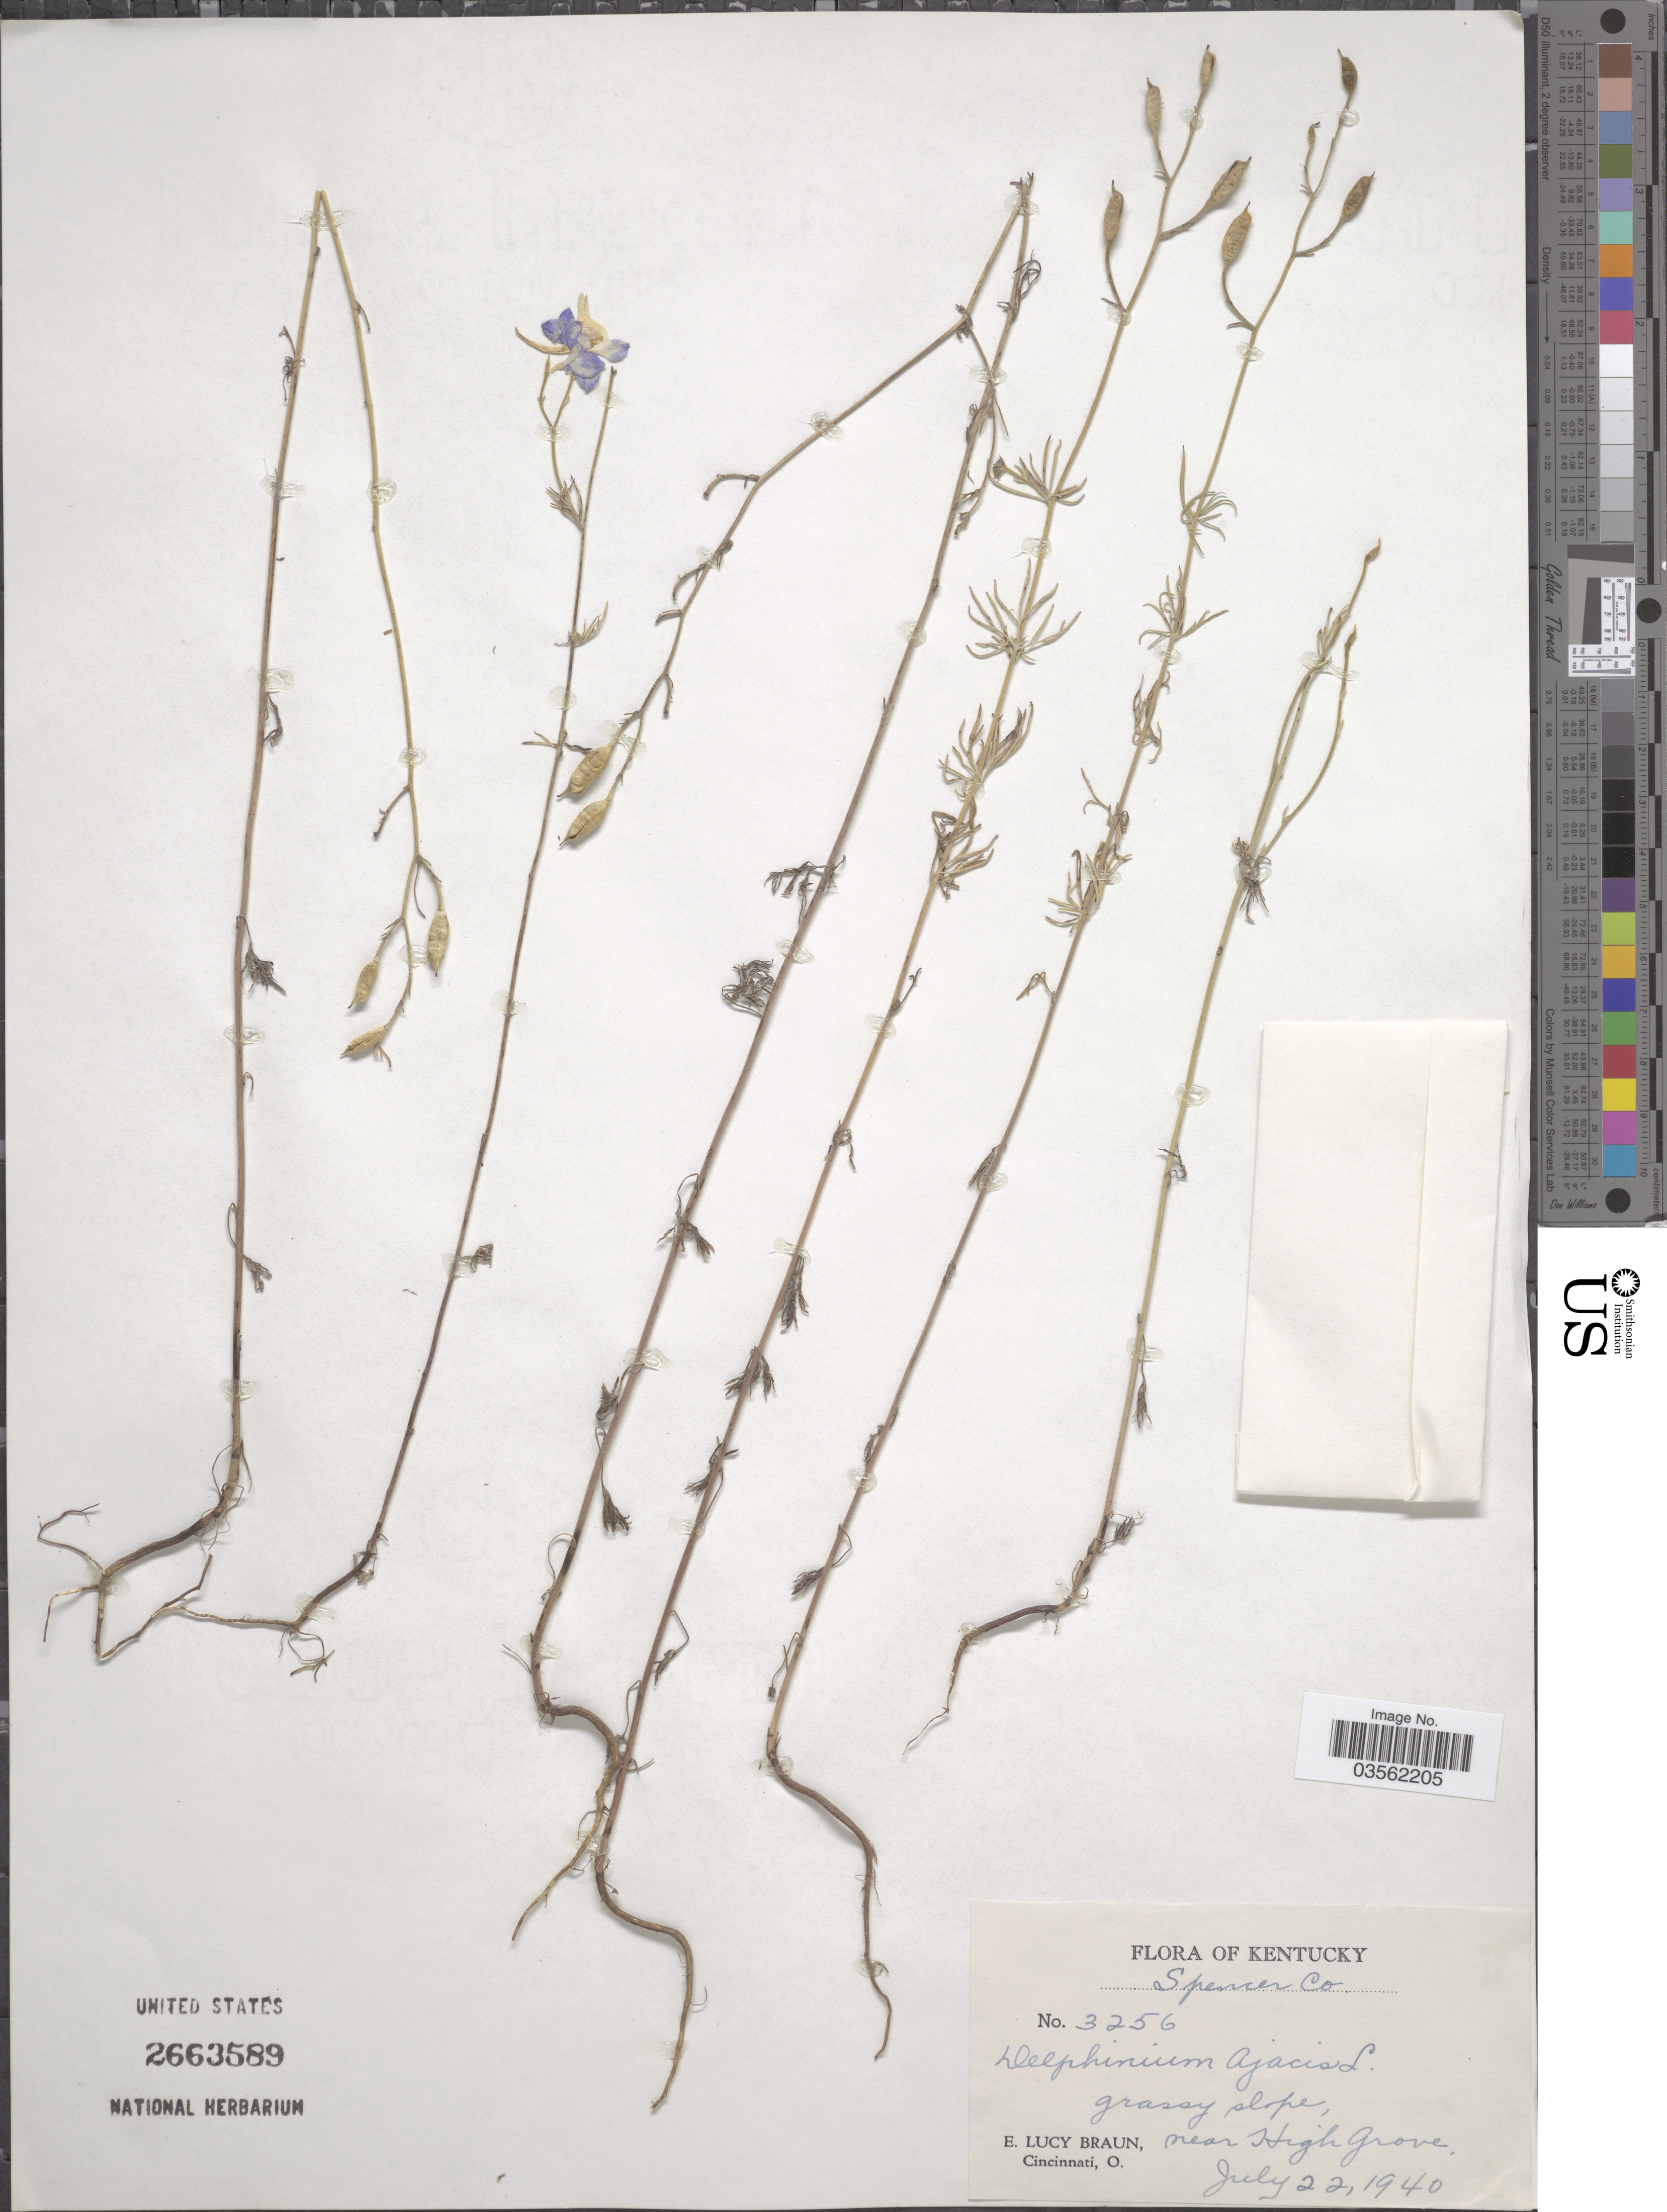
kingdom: Plantae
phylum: Tracheophyta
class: Magnoliopsida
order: Ranunculales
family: Ranunculaceae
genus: Delphinium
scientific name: Delphinium ajacis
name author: L.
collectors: E. L. Braun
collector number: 3256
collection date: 1940-07-22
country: United States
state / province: Kentucky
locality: Spencer Co. Grassy slope near High Grove.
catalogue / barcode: US 2663589